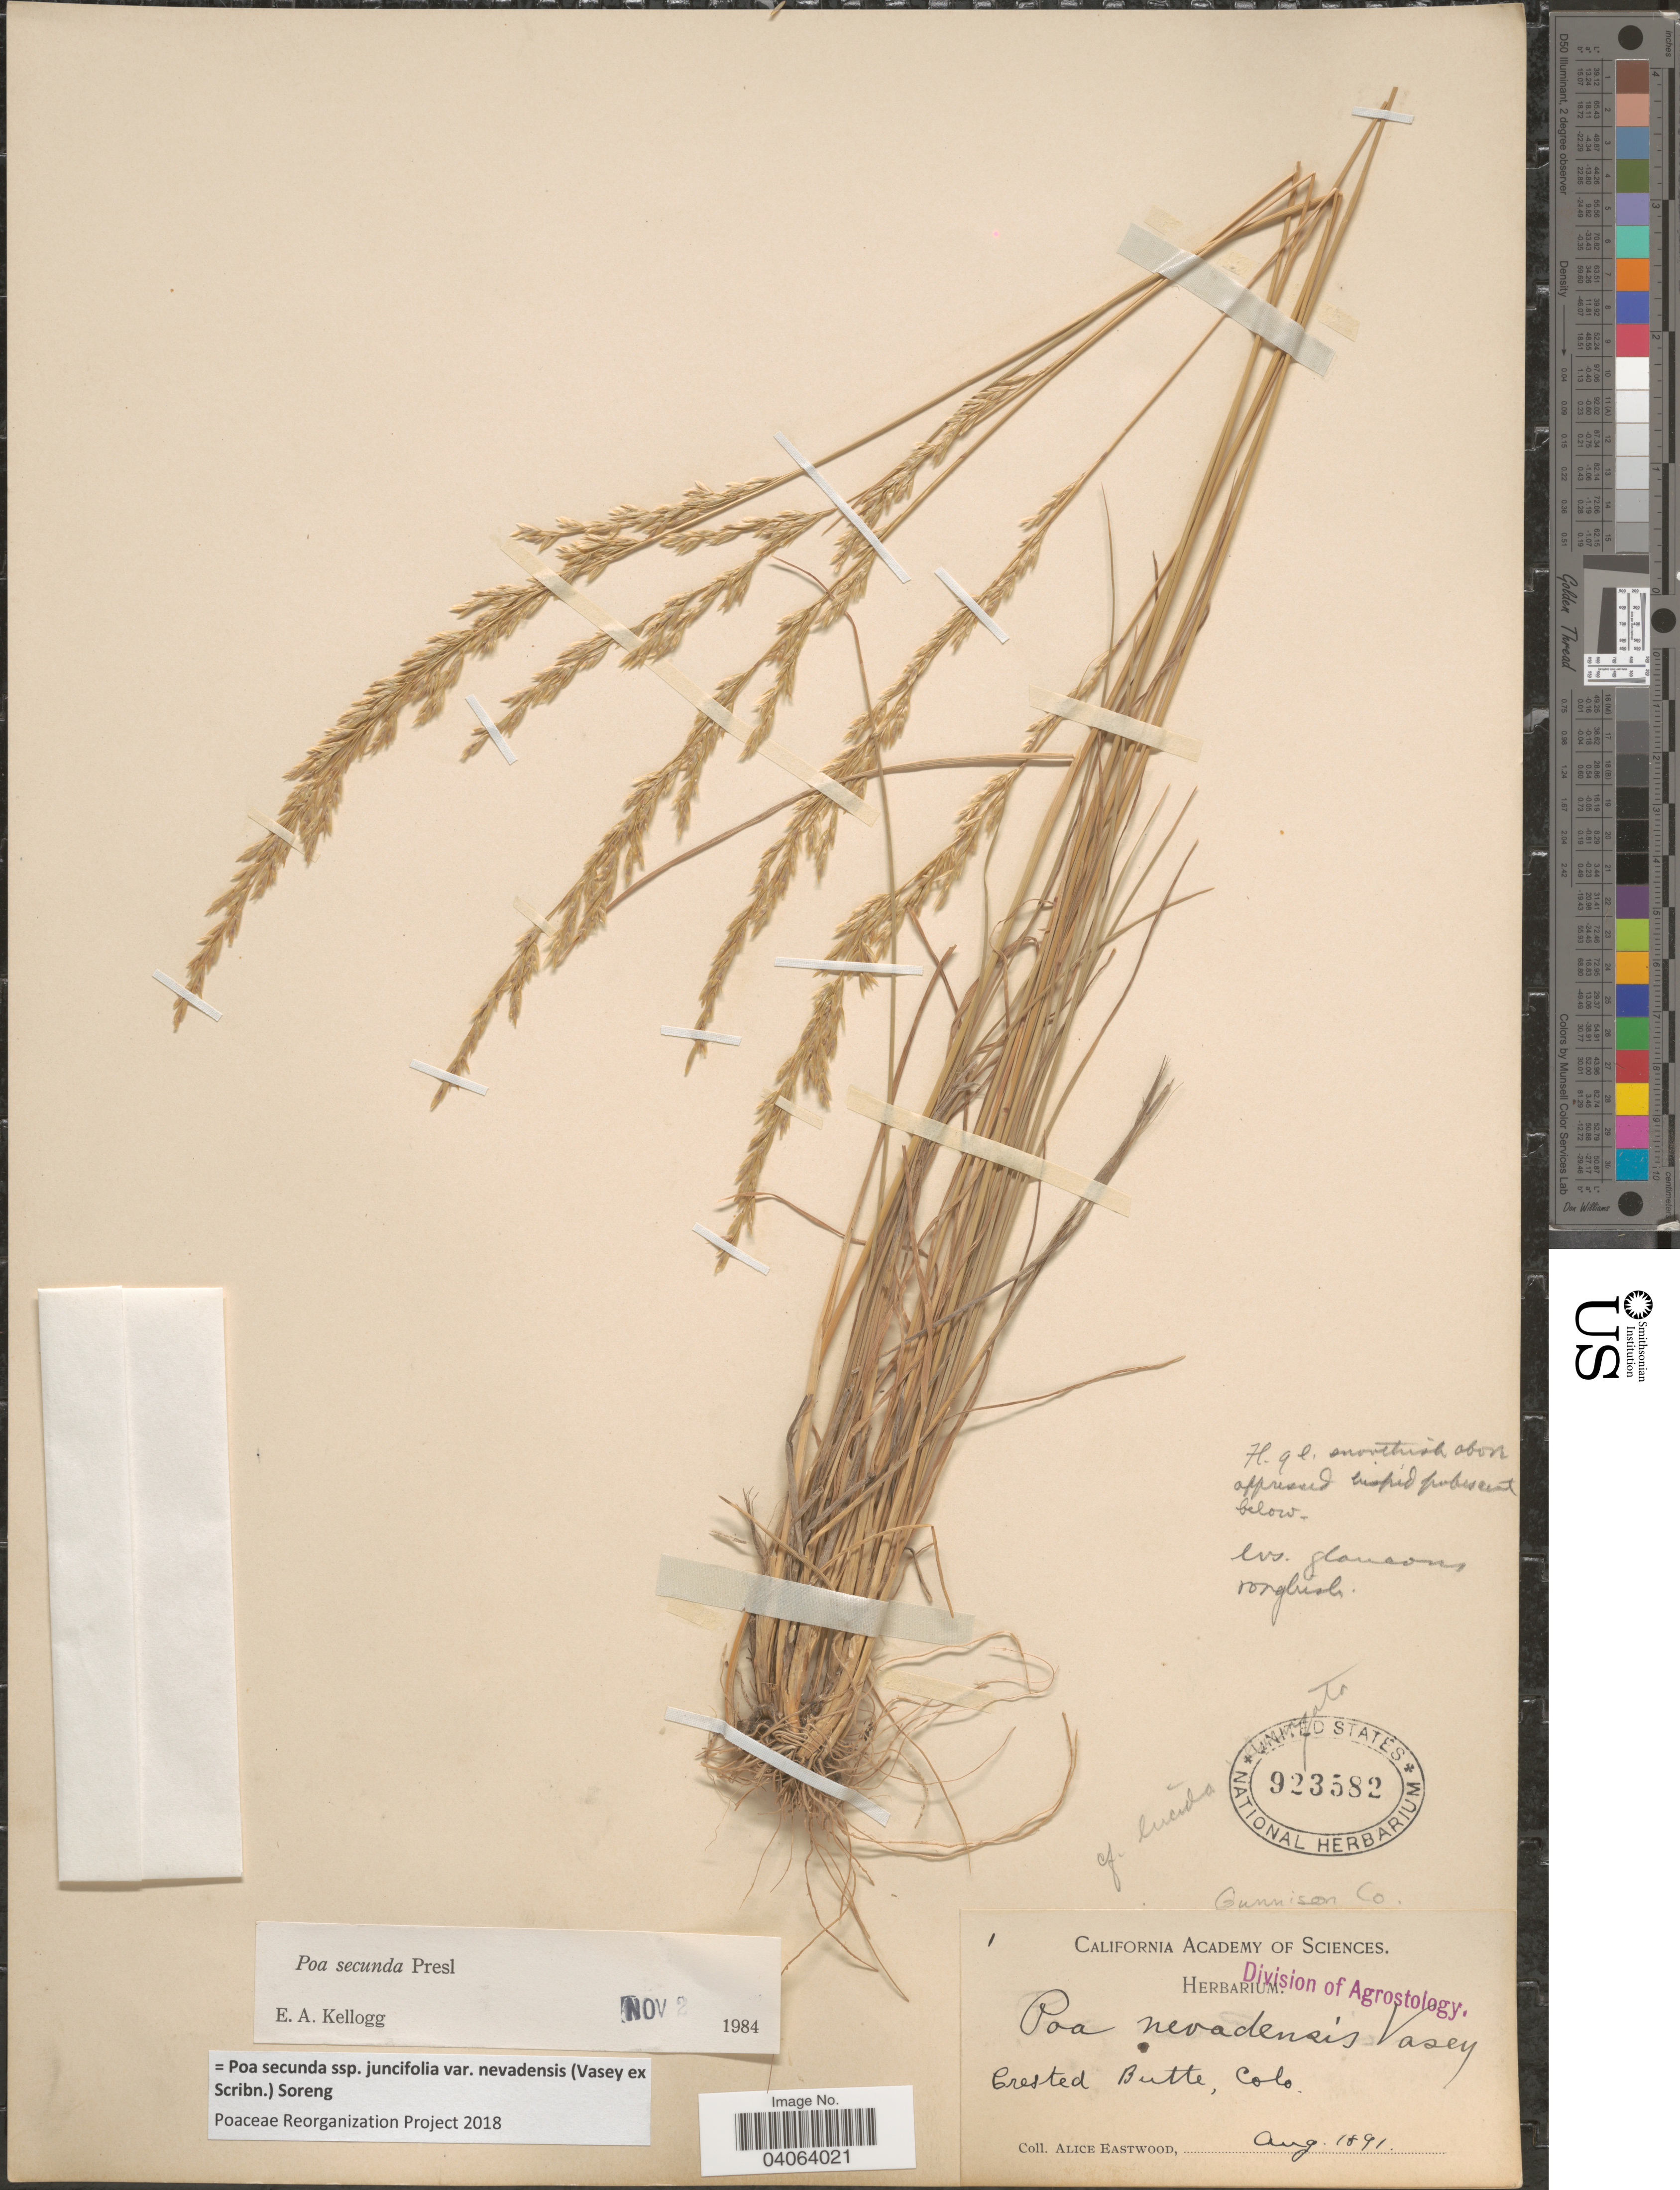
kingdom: Plantae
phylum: Tracheophyta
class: Liliopsida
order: Poales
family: Poaceae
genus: Poa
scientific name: Poa secunda subsp. juncifolia var. nevadensis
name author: (Vasey ex Scribn.) Soreng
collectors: A. Eastwood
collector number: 1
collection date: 1891-08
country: United States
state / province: Colorado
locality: Crested Butte. Gunnison Co.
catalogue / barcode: US 923582